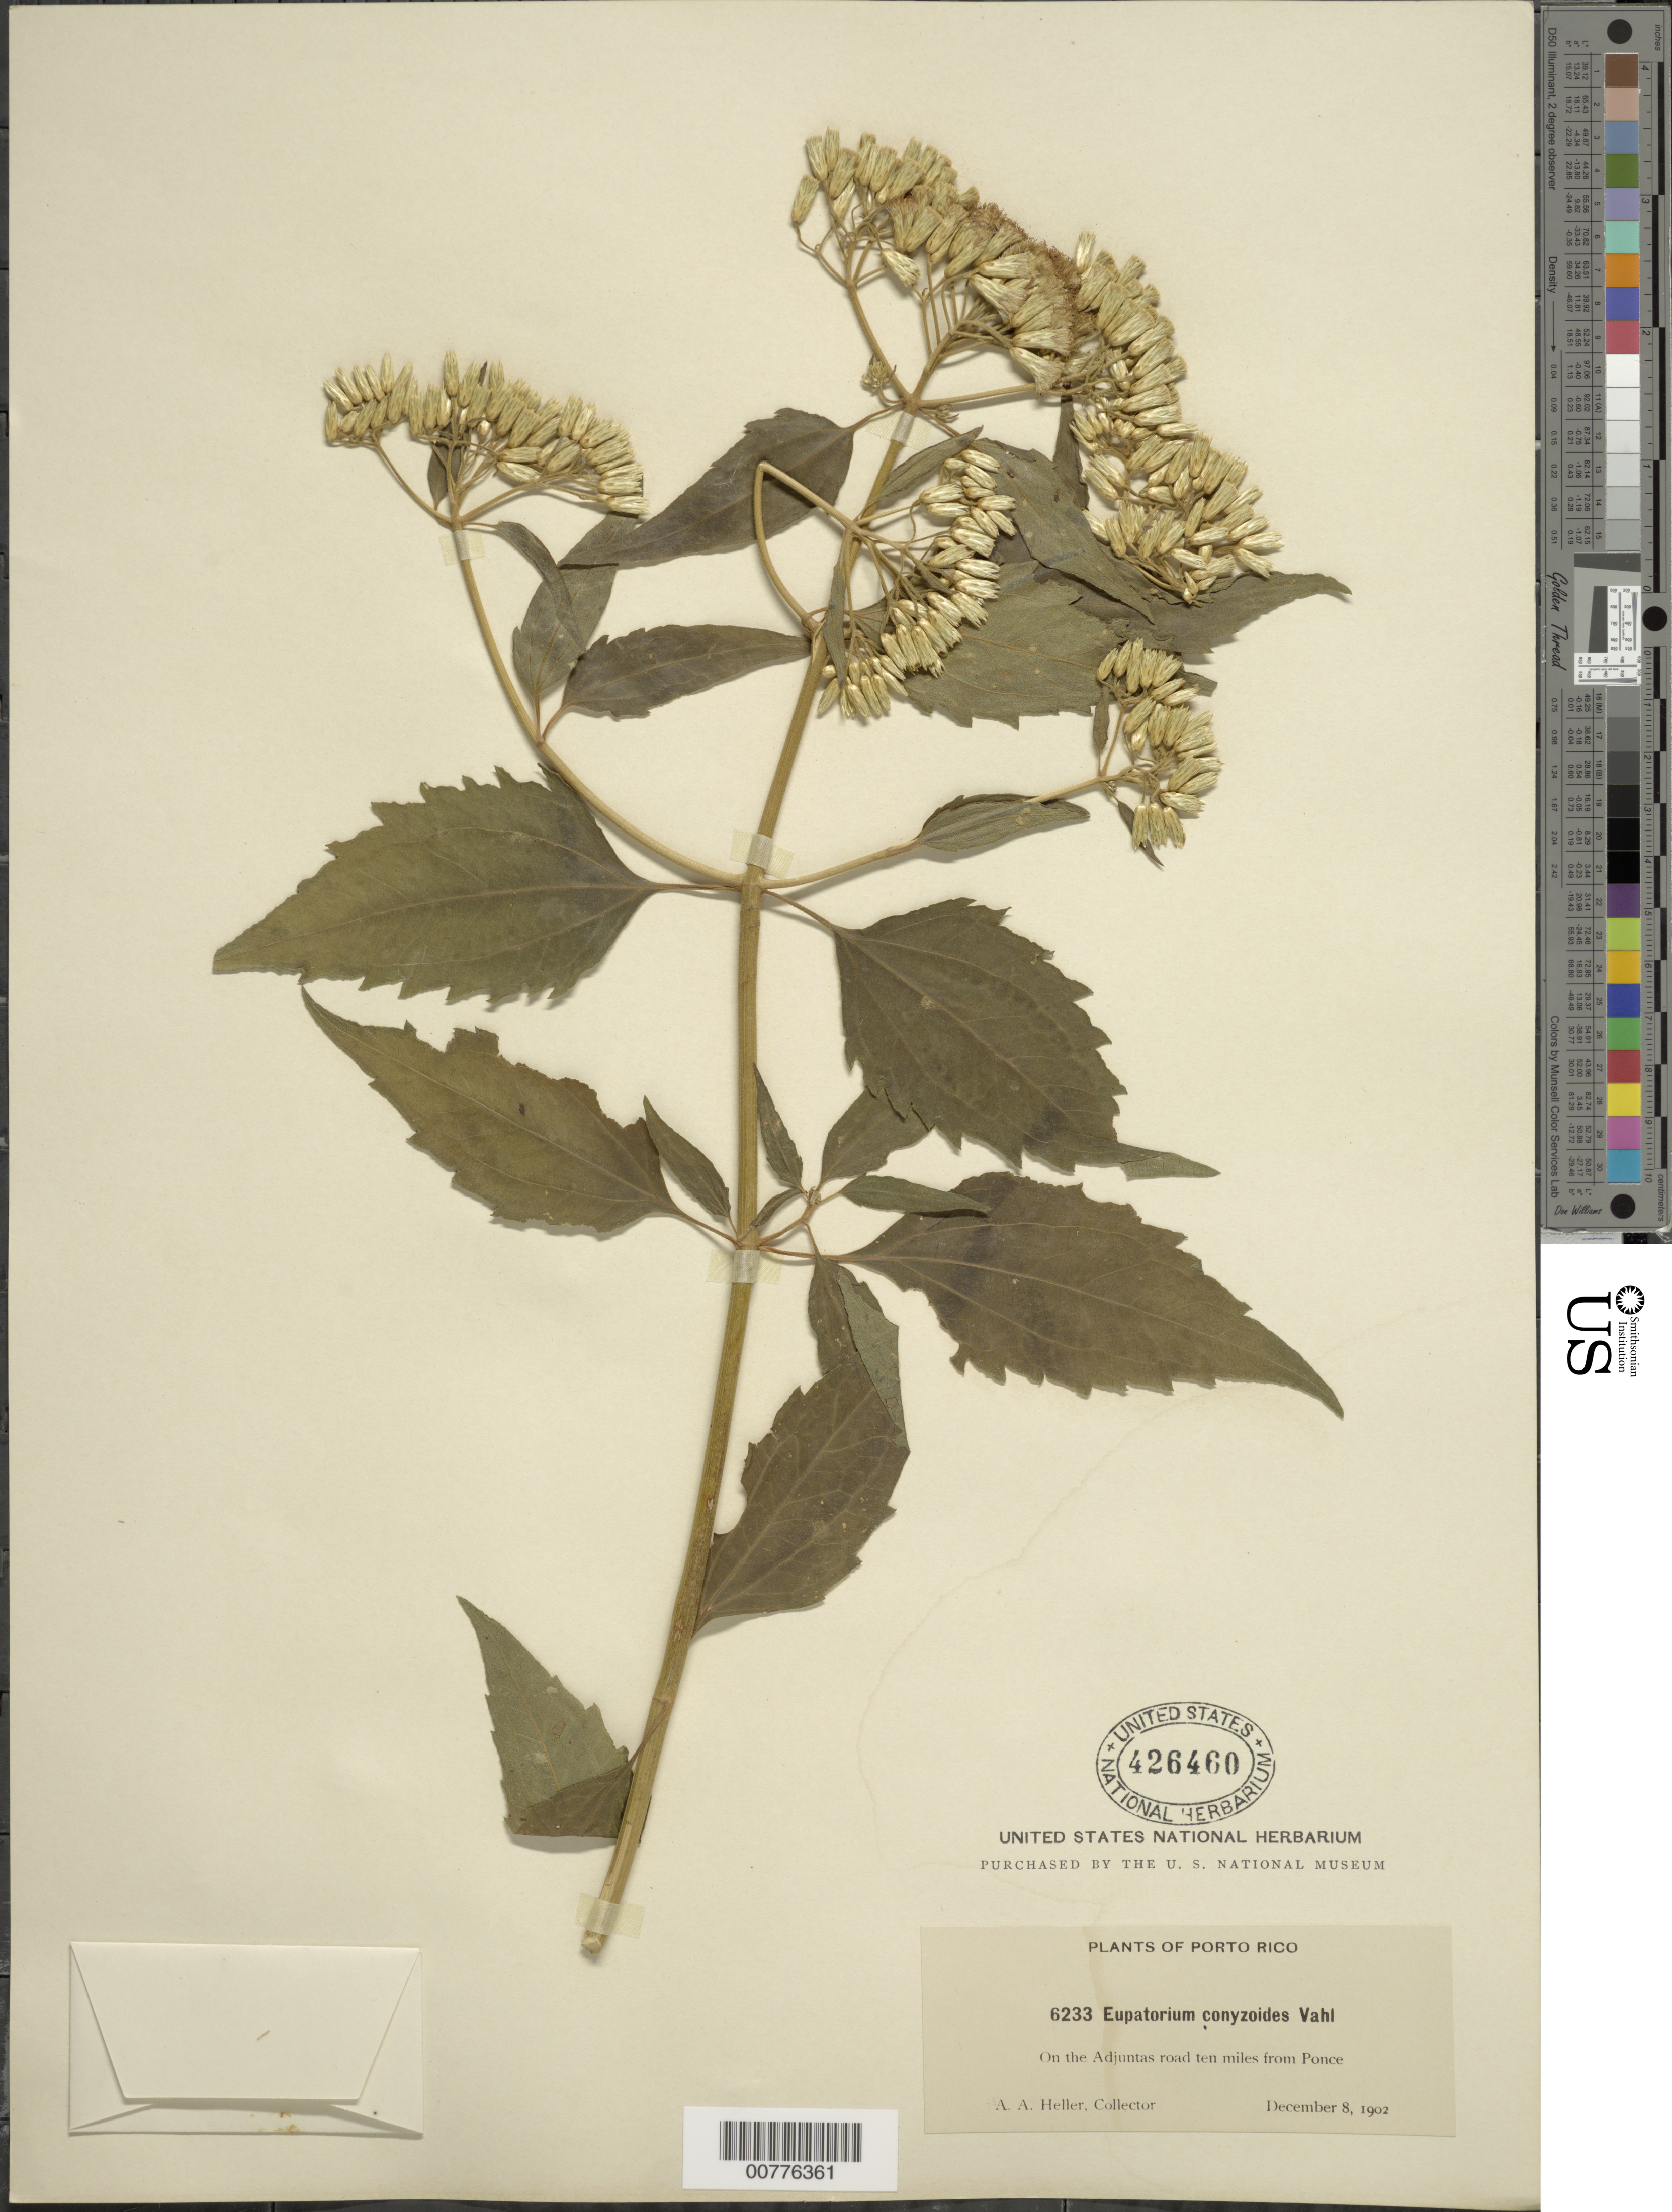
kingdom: Plantae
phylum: Tracheophyta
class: Magnoliopsida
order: Asterales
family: Asteraceae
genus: Chromolaena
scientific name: Chromolaena odorata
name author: (L.) R.M. King & H. Rob.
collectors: A. A. Heller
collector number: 6233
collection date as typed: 08 Dec 1902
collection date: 1902-12-08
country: Puerto Rico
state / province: Ponce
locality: On the Adjuntas road, 10 miles from Ponce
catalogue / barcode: US 426460